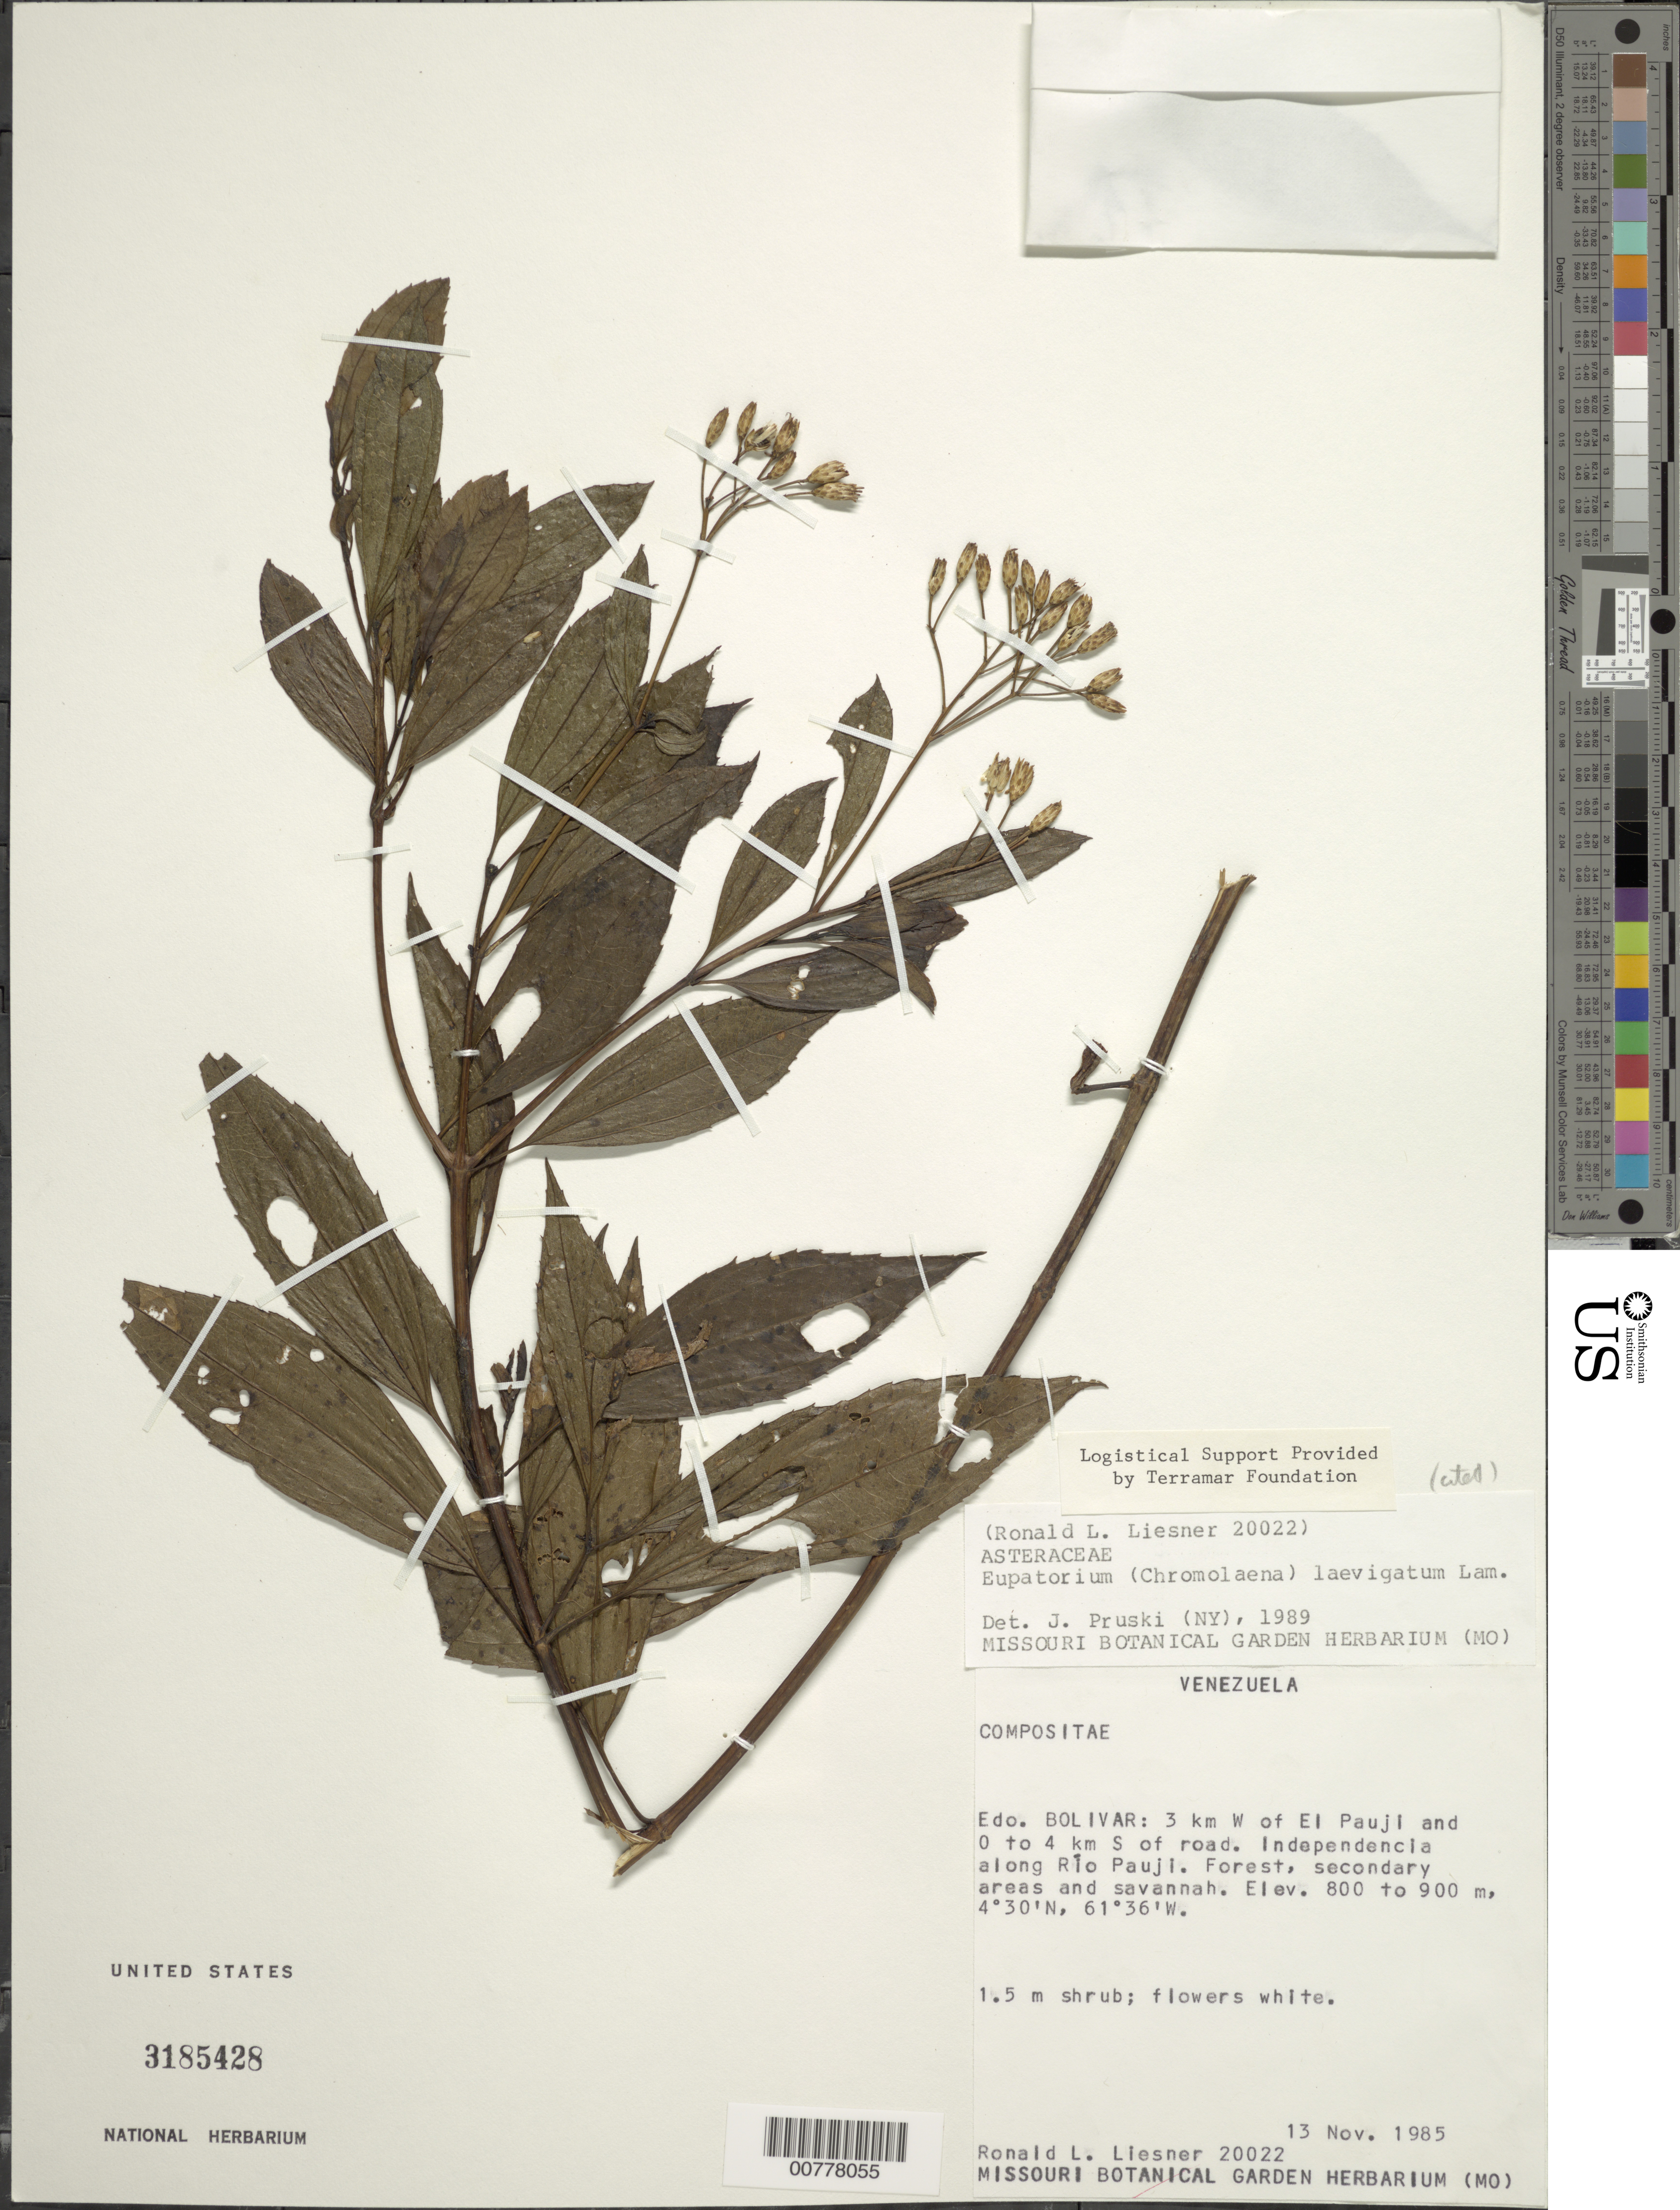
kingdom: Plantae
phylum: Tracheophyta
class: Magnoliopsida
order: Asterales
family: Asteraceae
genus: Chromolaena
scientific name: Chromolaena laevigata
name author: (Lam.) R.M. King & H. Rob.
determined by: Pruski, J. F.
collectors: R. L. Liesner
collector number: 20022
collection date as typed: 13-Nov-85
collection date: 1985-11-13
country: Venezuela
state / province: Bolívar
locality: El Pauji, 3 km W of and 0-4 km S of road; Independencia along Río Pauji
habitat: Forest, secondary areas and savannah.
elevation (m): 800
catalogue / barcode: US 3185428